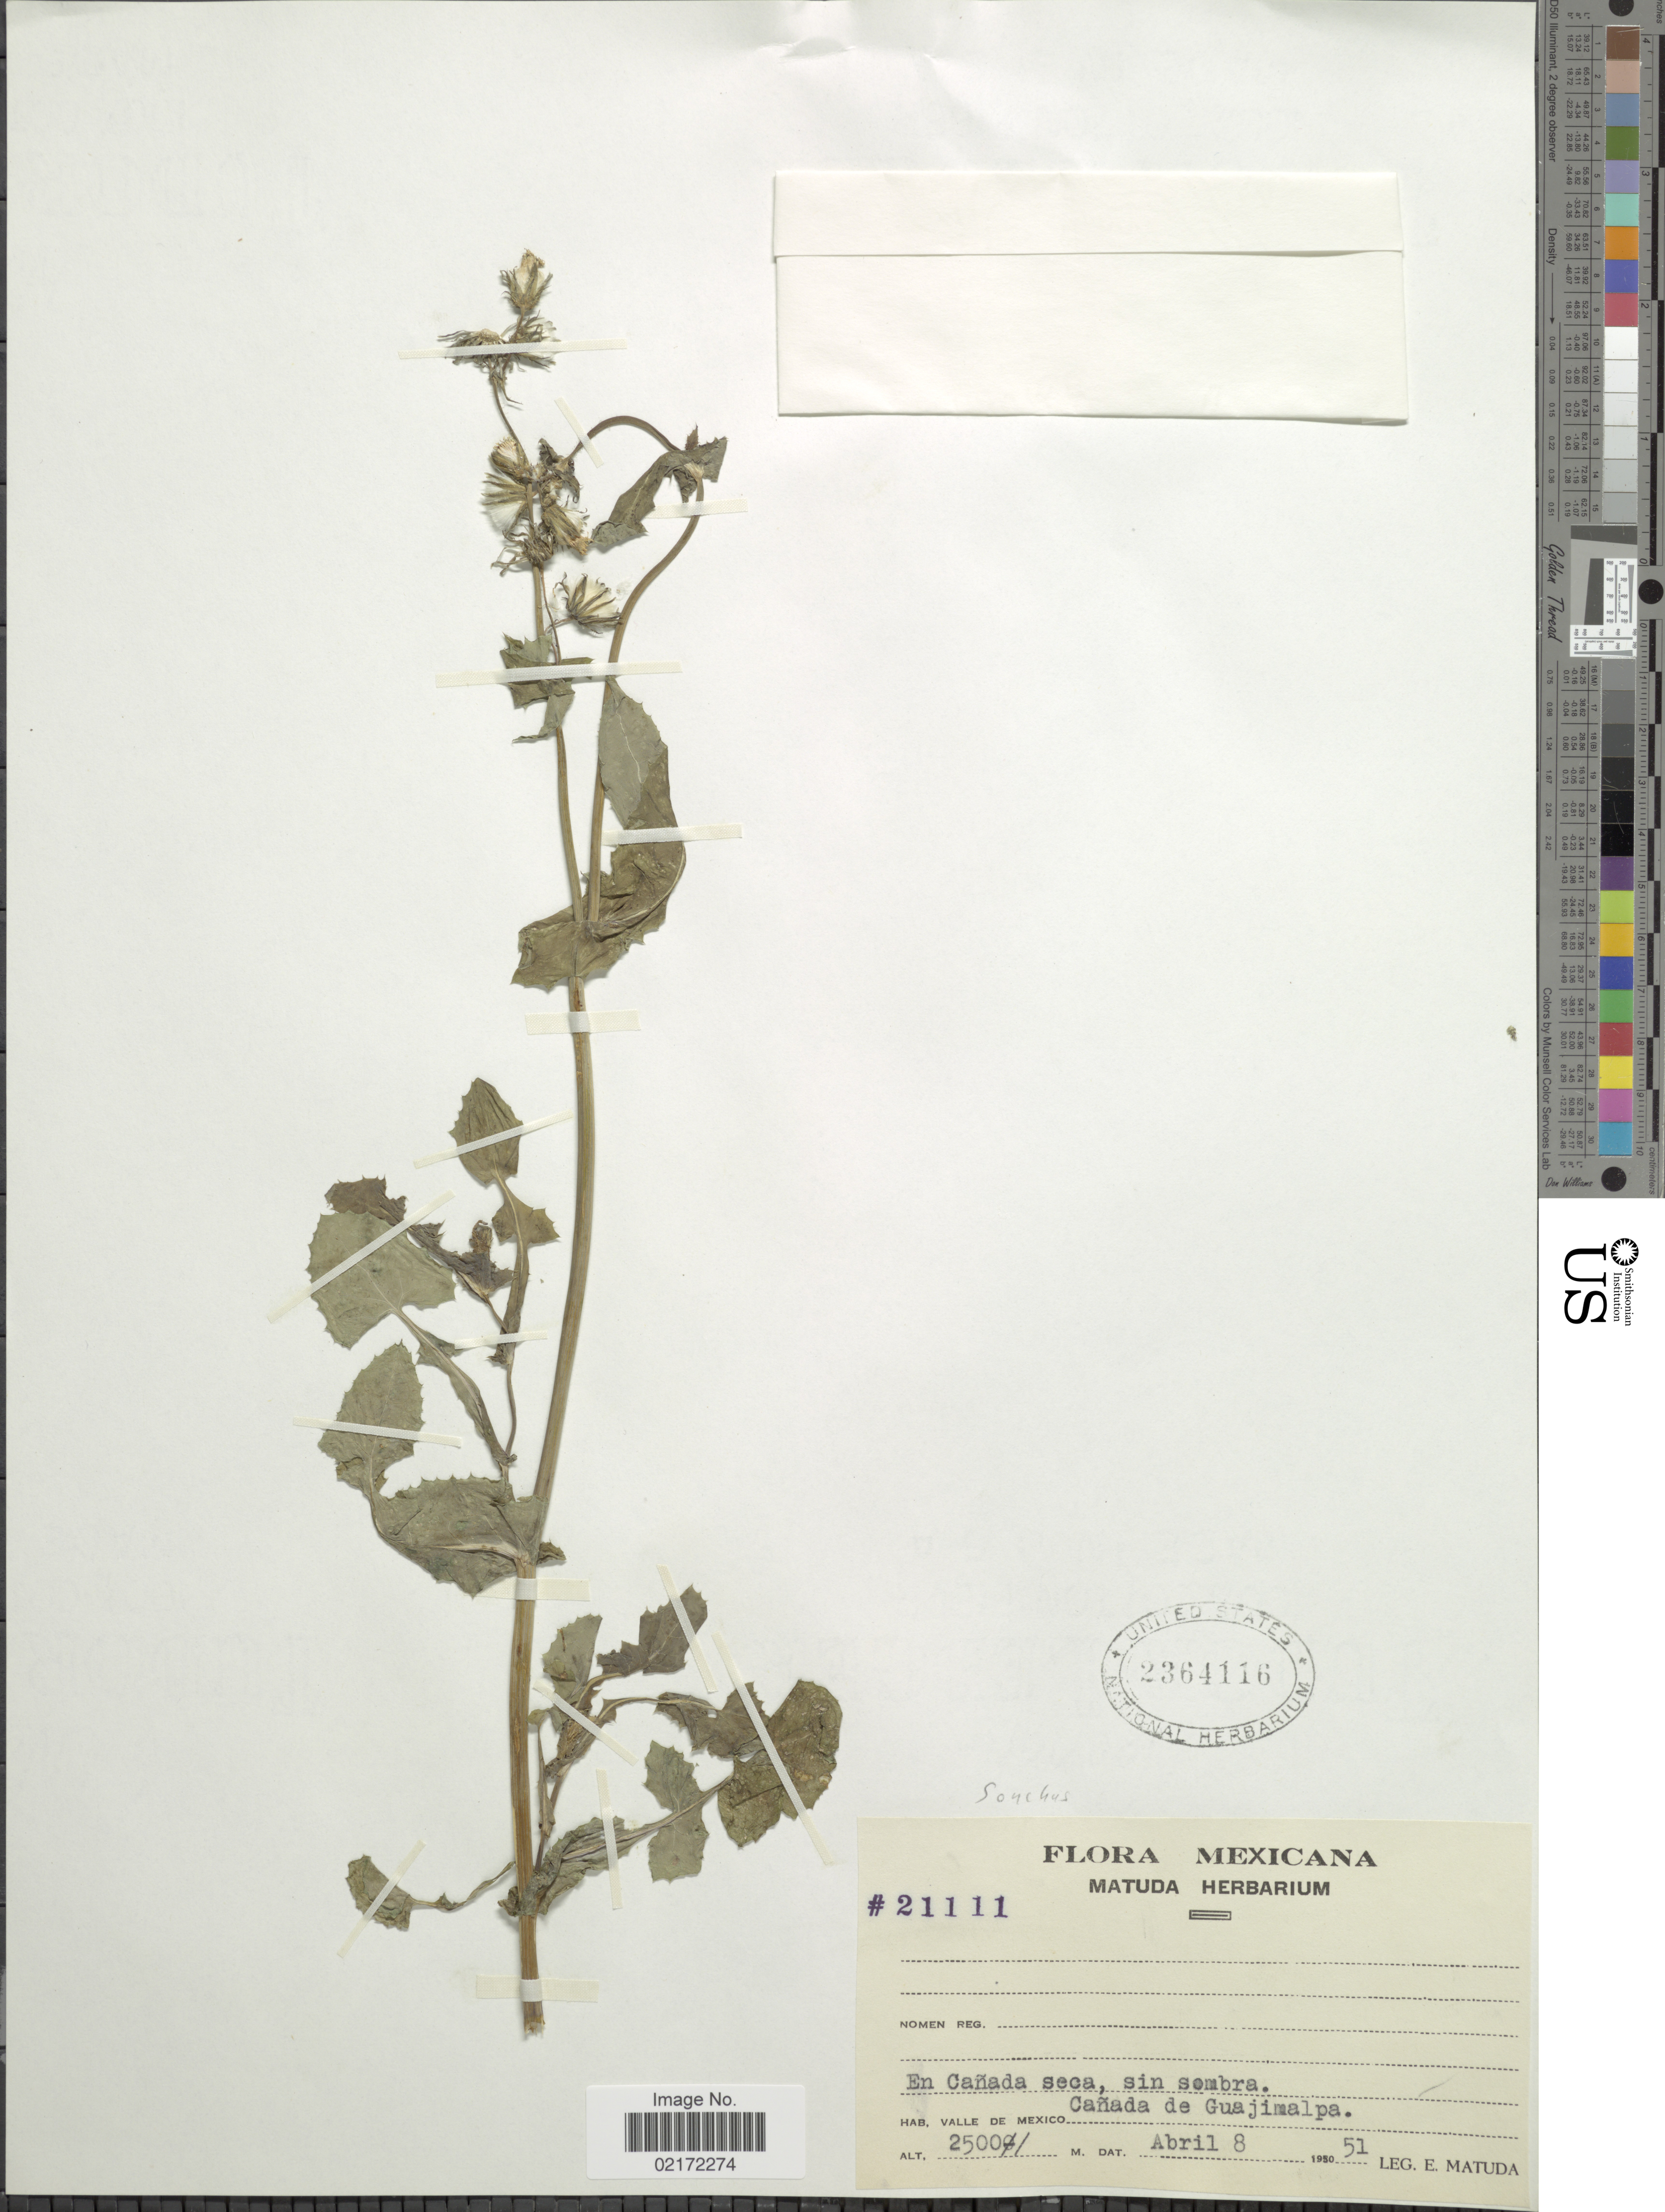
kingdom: Plantae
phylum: Tracheophyta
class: Magnoliopsida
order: Asterales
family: Asteraceae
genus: Sonchus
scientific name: Sonchus sp.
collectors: E. Matuda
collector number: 21111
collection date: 1951-04-08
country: Mexico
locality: En Cañada seca, sin sombra. Valle de Mexico Cañada de Guajimalpa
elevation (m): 2500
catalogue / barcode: US 2364116